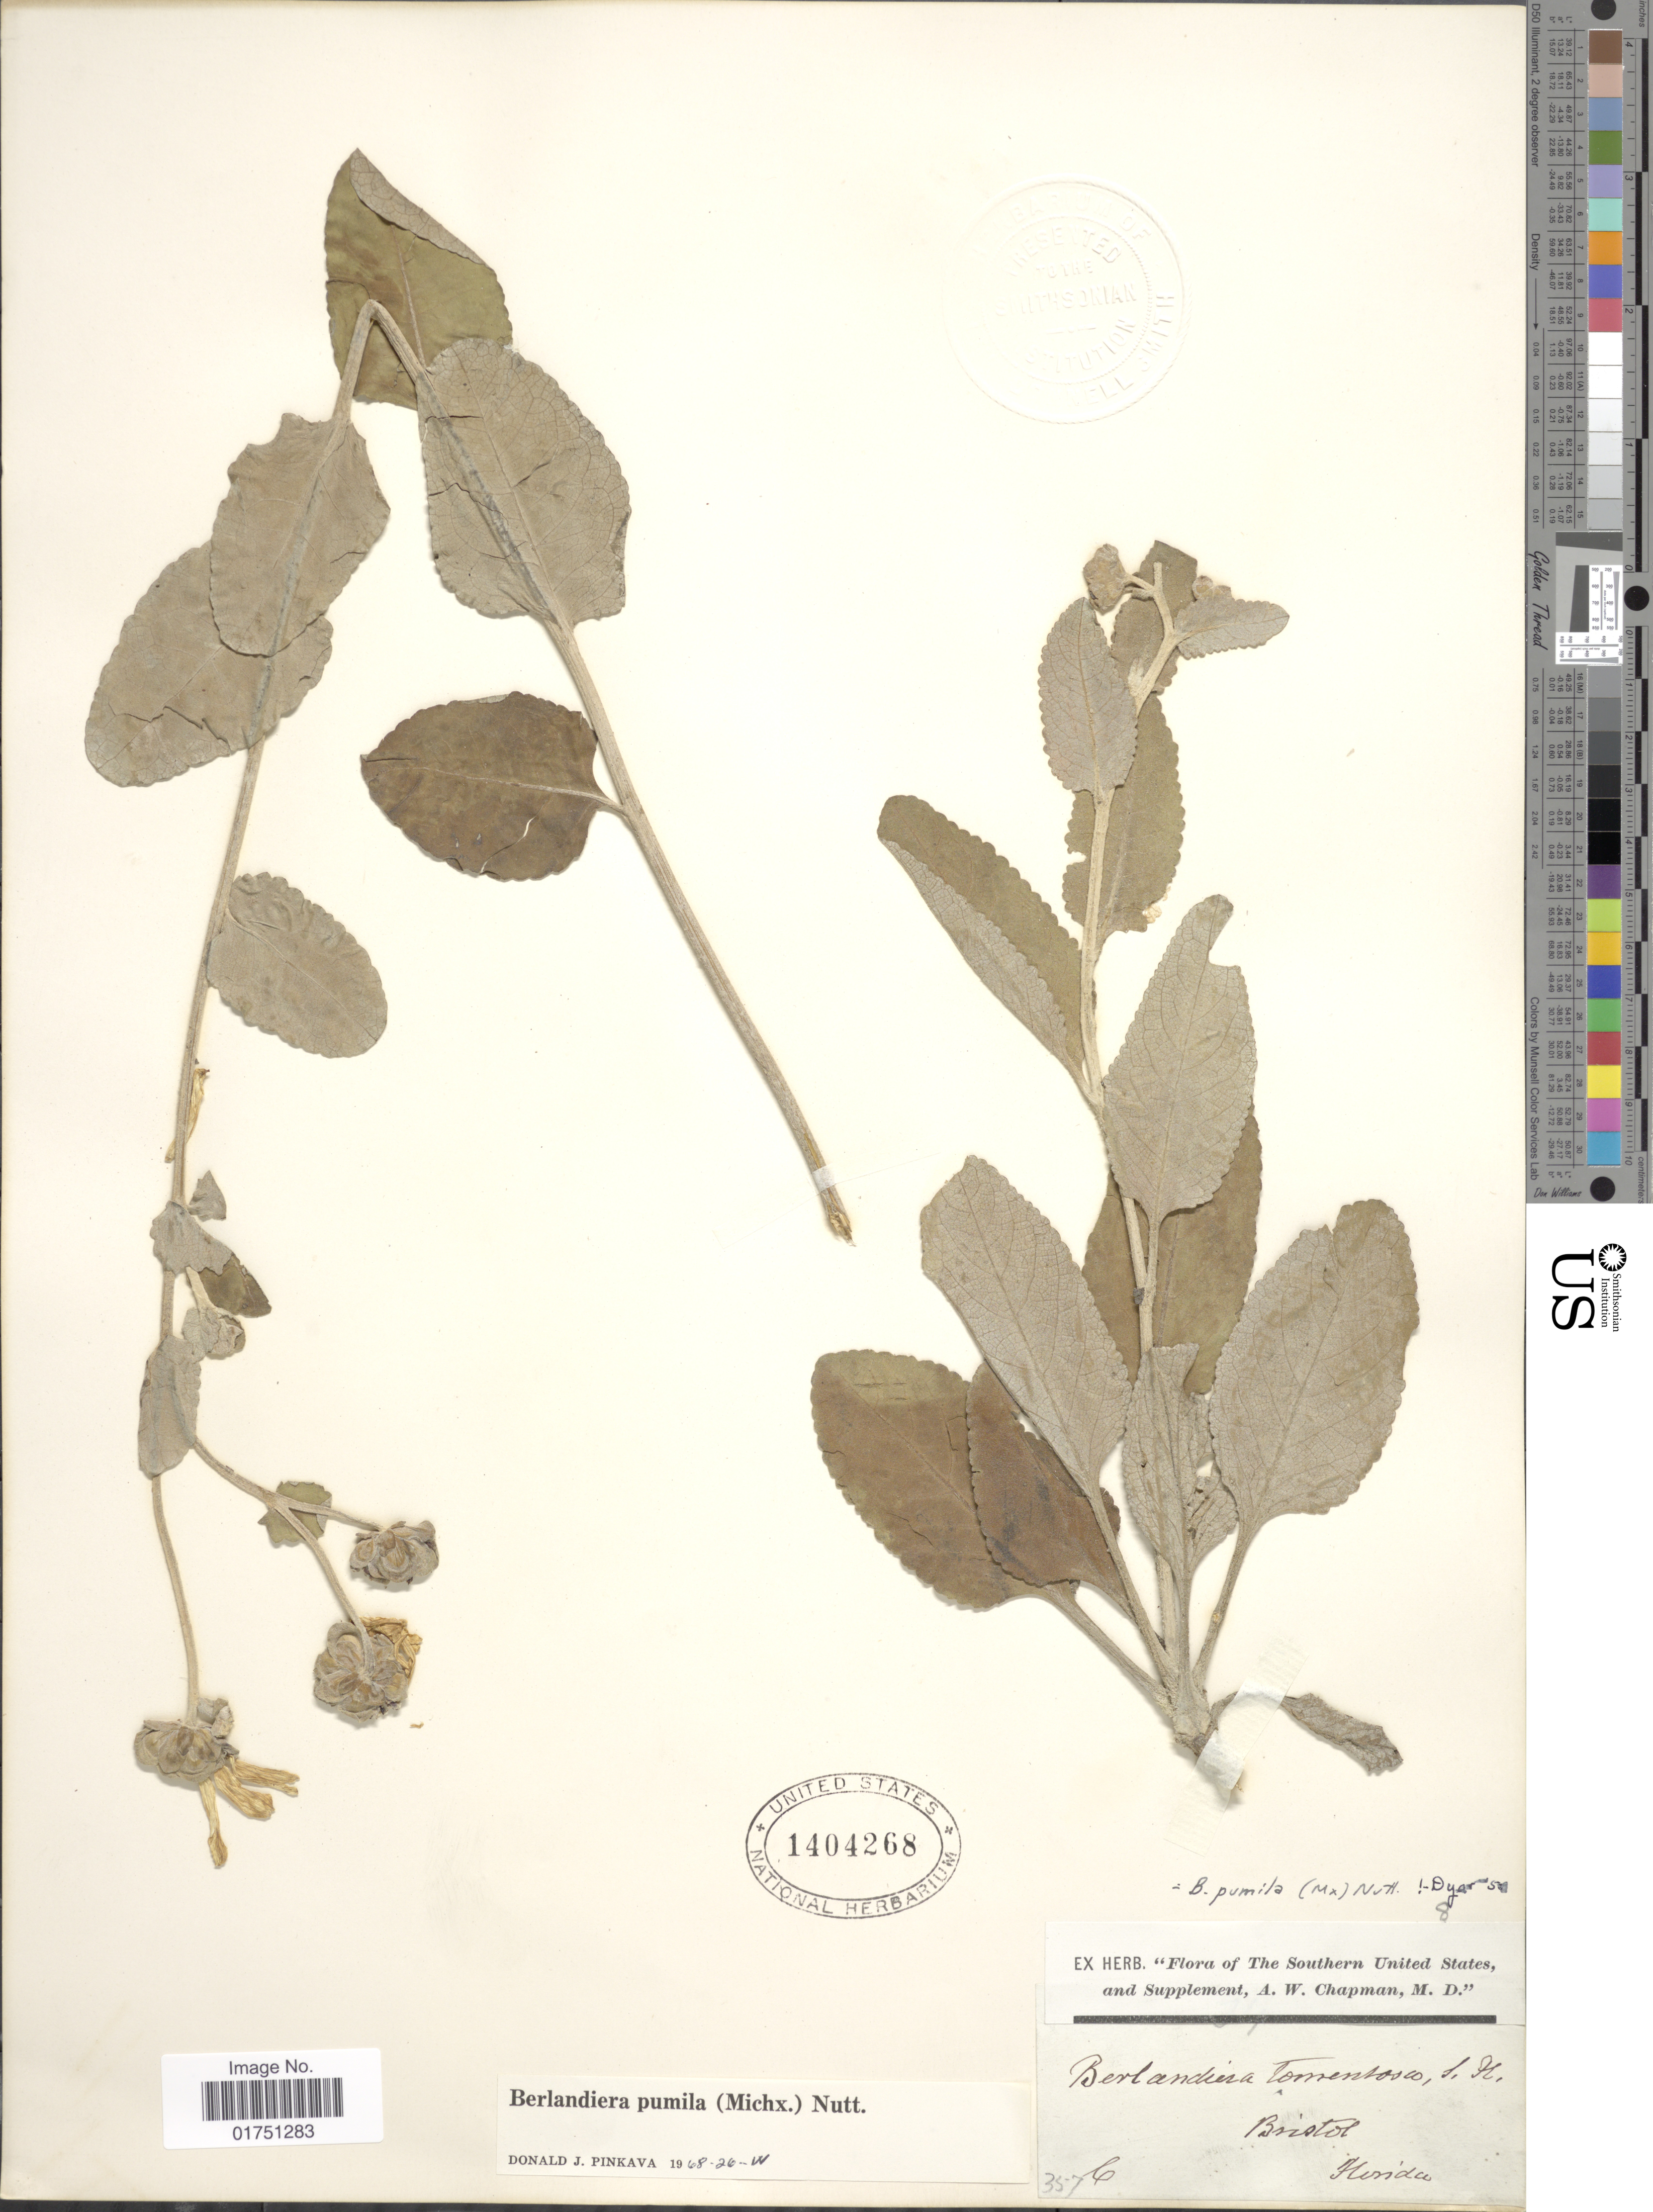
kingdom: Plantae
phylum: Tracheophyta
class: Magnoliopsida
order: Asterales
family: Asteraceae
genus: Berlandiera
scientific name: Berlandiera pumila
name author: (Michx.) Nutt.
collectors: A. W. Chapman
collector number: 357C*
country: United States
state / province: Florida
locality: Southern United States, and Supplement. Bristol, Florida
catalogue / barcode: US 1404268